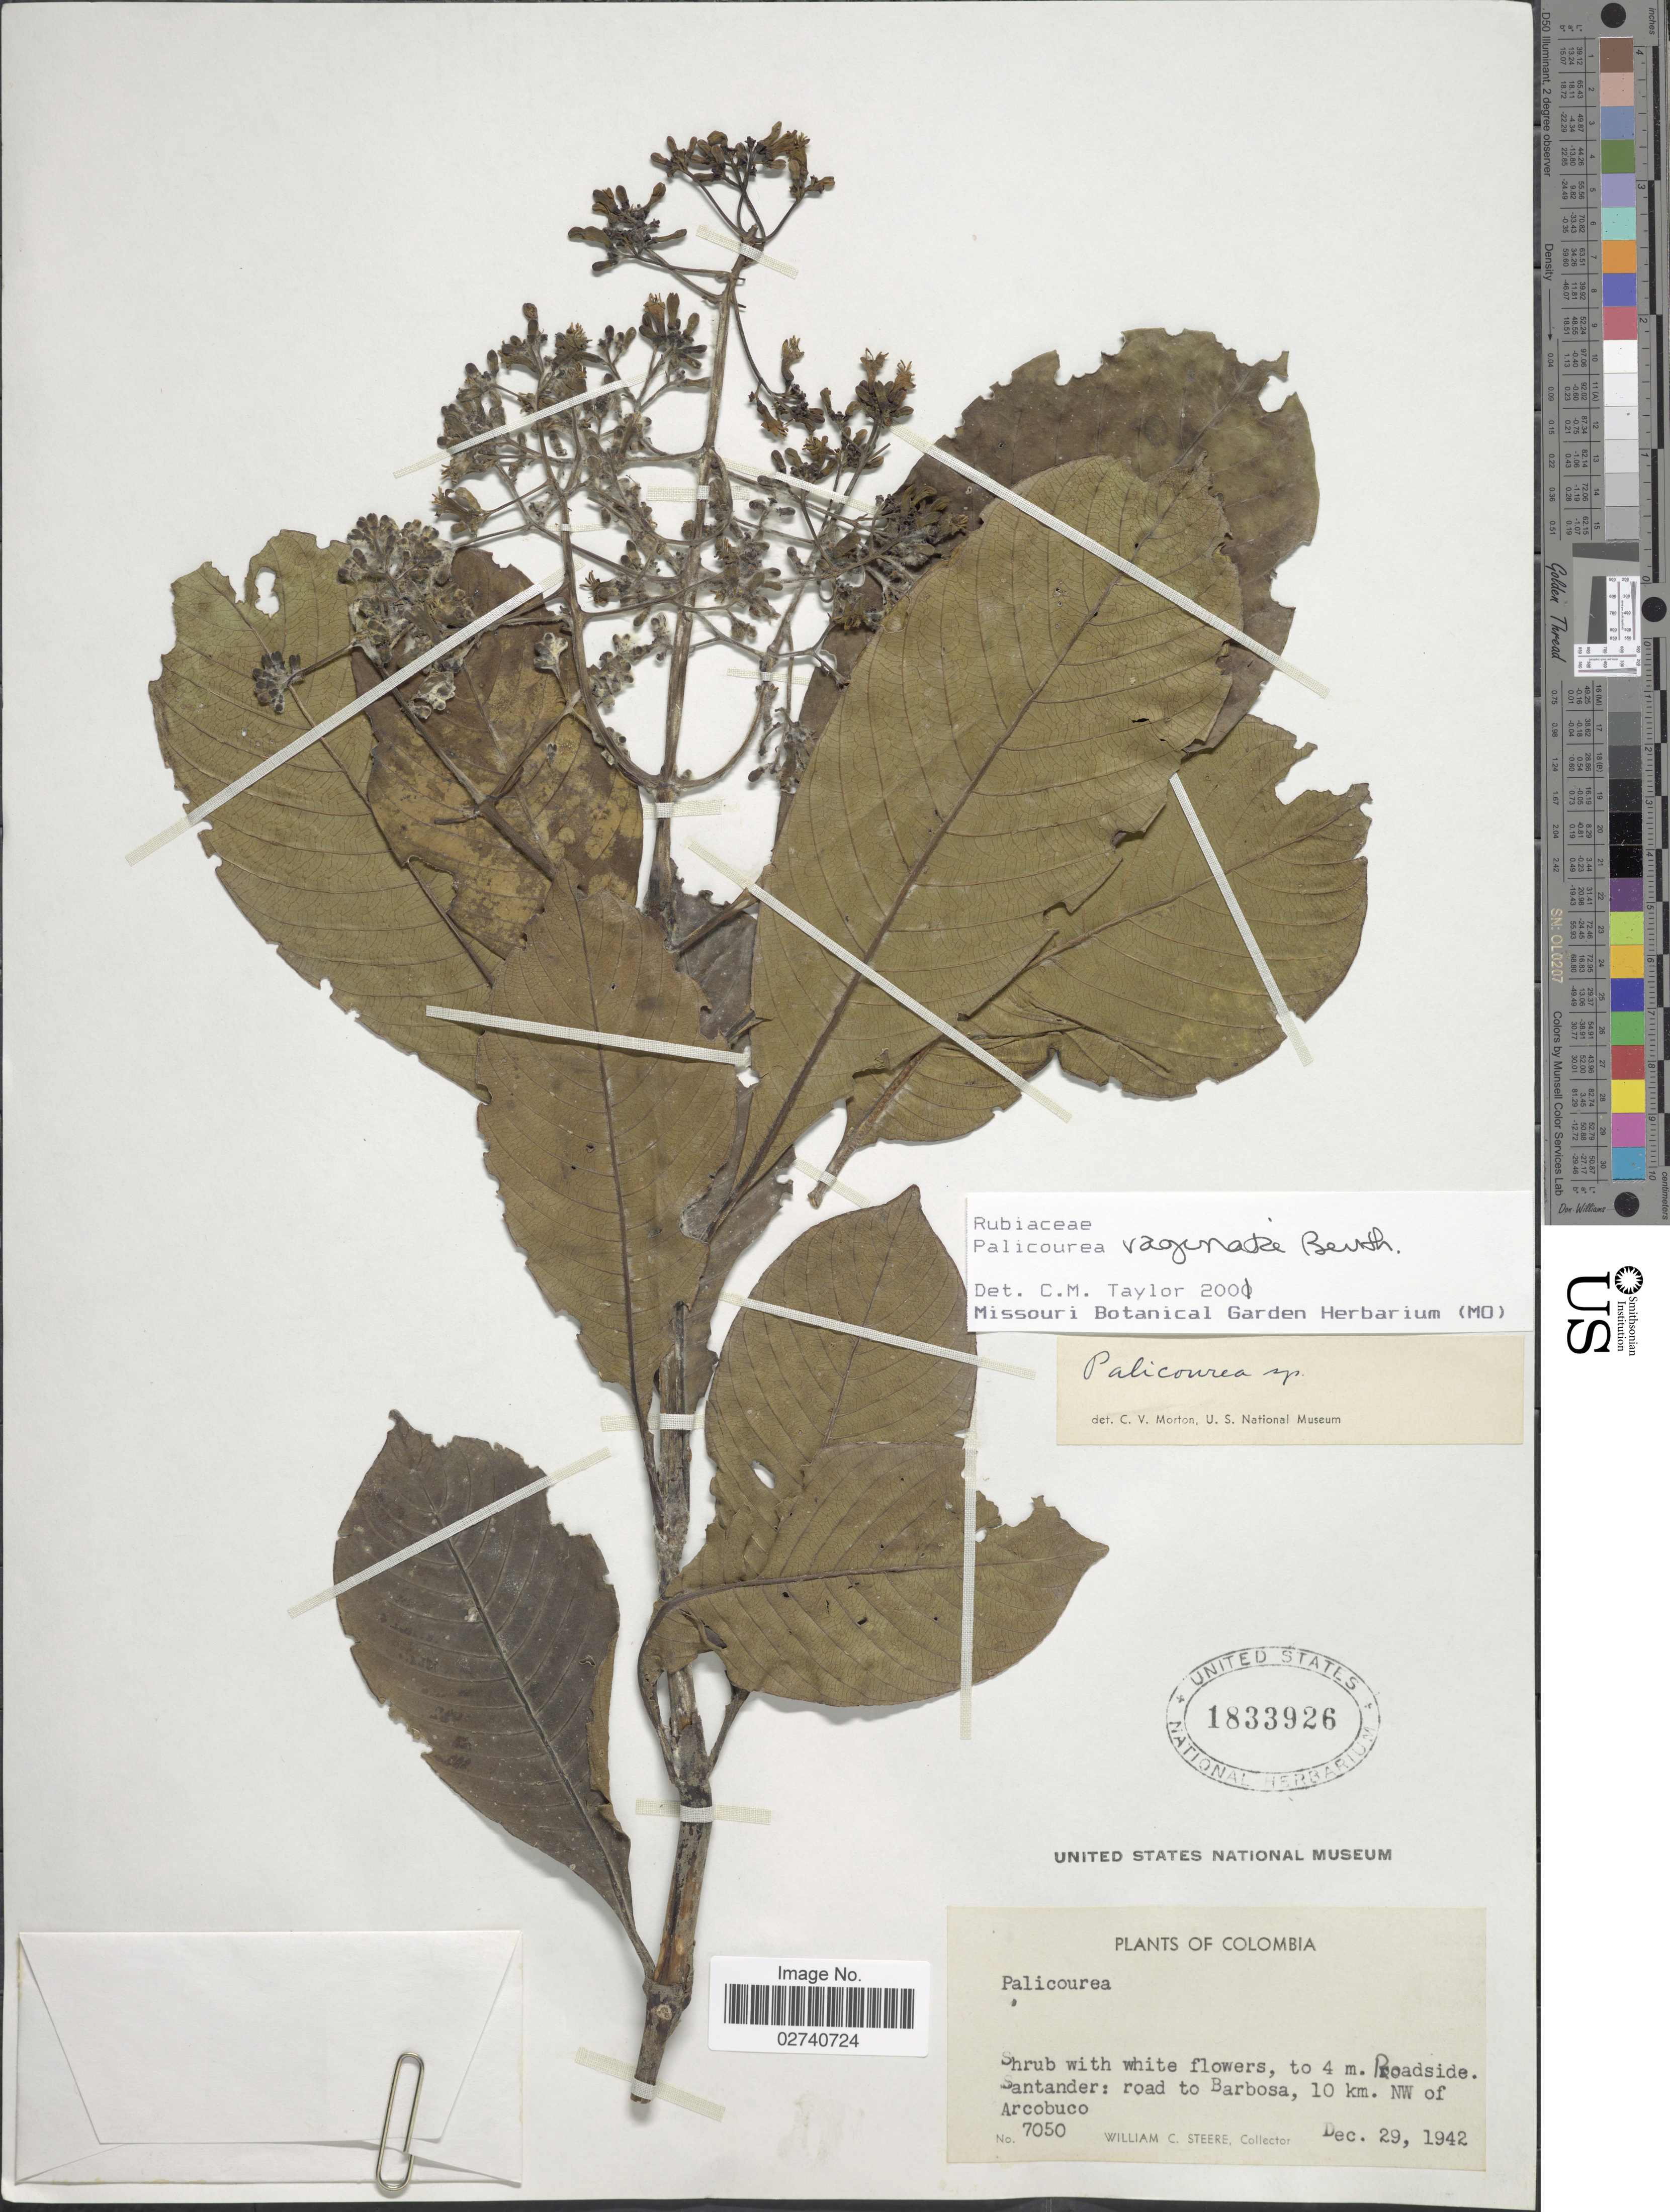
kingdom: Plantae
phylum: Tracheophyta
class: Magnoliopsida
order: Gentianales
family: Rubiaceae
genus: Palicourea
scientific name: Palicourea vaginata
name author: Benth.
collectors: W. C. Steere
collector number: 7050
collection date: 1942-12-29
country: Colombia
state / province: Santander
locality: Road to Barbosa, 10 km. NW of Arcobuco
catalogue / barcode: US 1833926